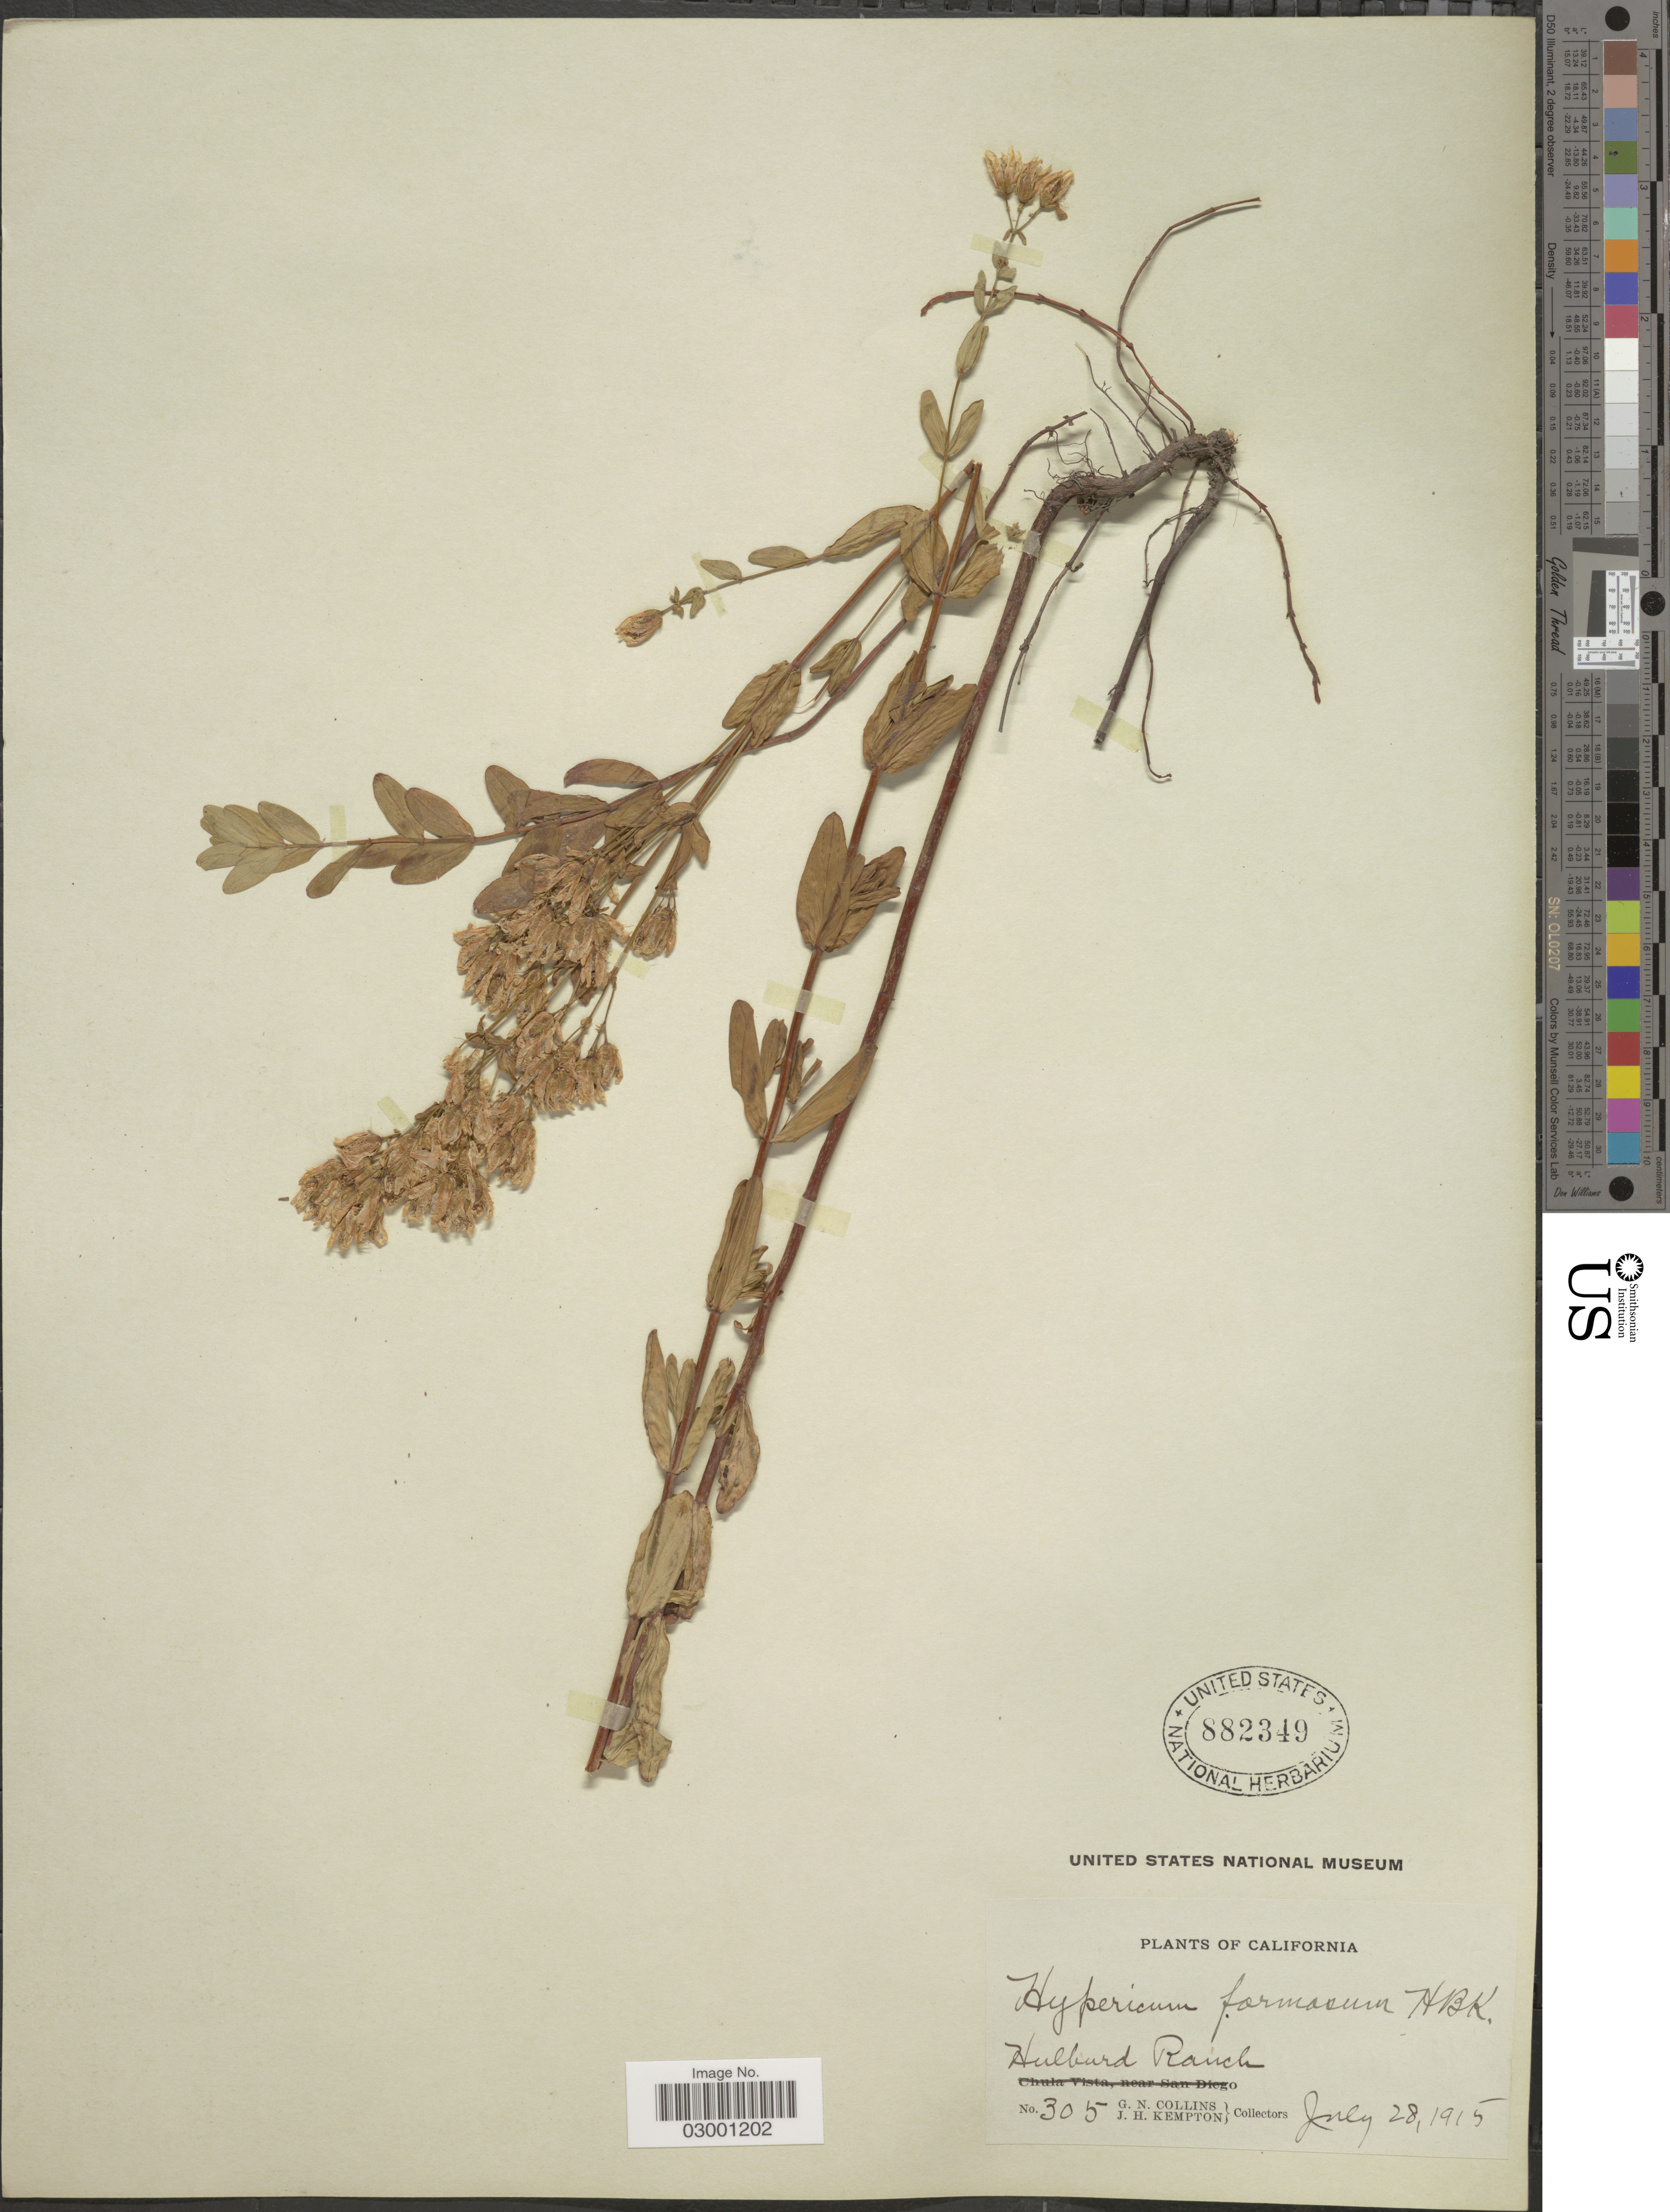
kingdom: Plantae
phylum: Tracheophyta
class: Magnoliopsida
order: Malpighiales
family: Hypericaceae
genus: Hypericum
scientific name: Hypericum formosum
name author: Kunth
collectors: G. Collins & J. H. Kempton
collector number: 305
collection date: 1915-07-28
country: United States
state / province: California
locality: Hulburd Ranch.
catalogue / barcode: US 882349